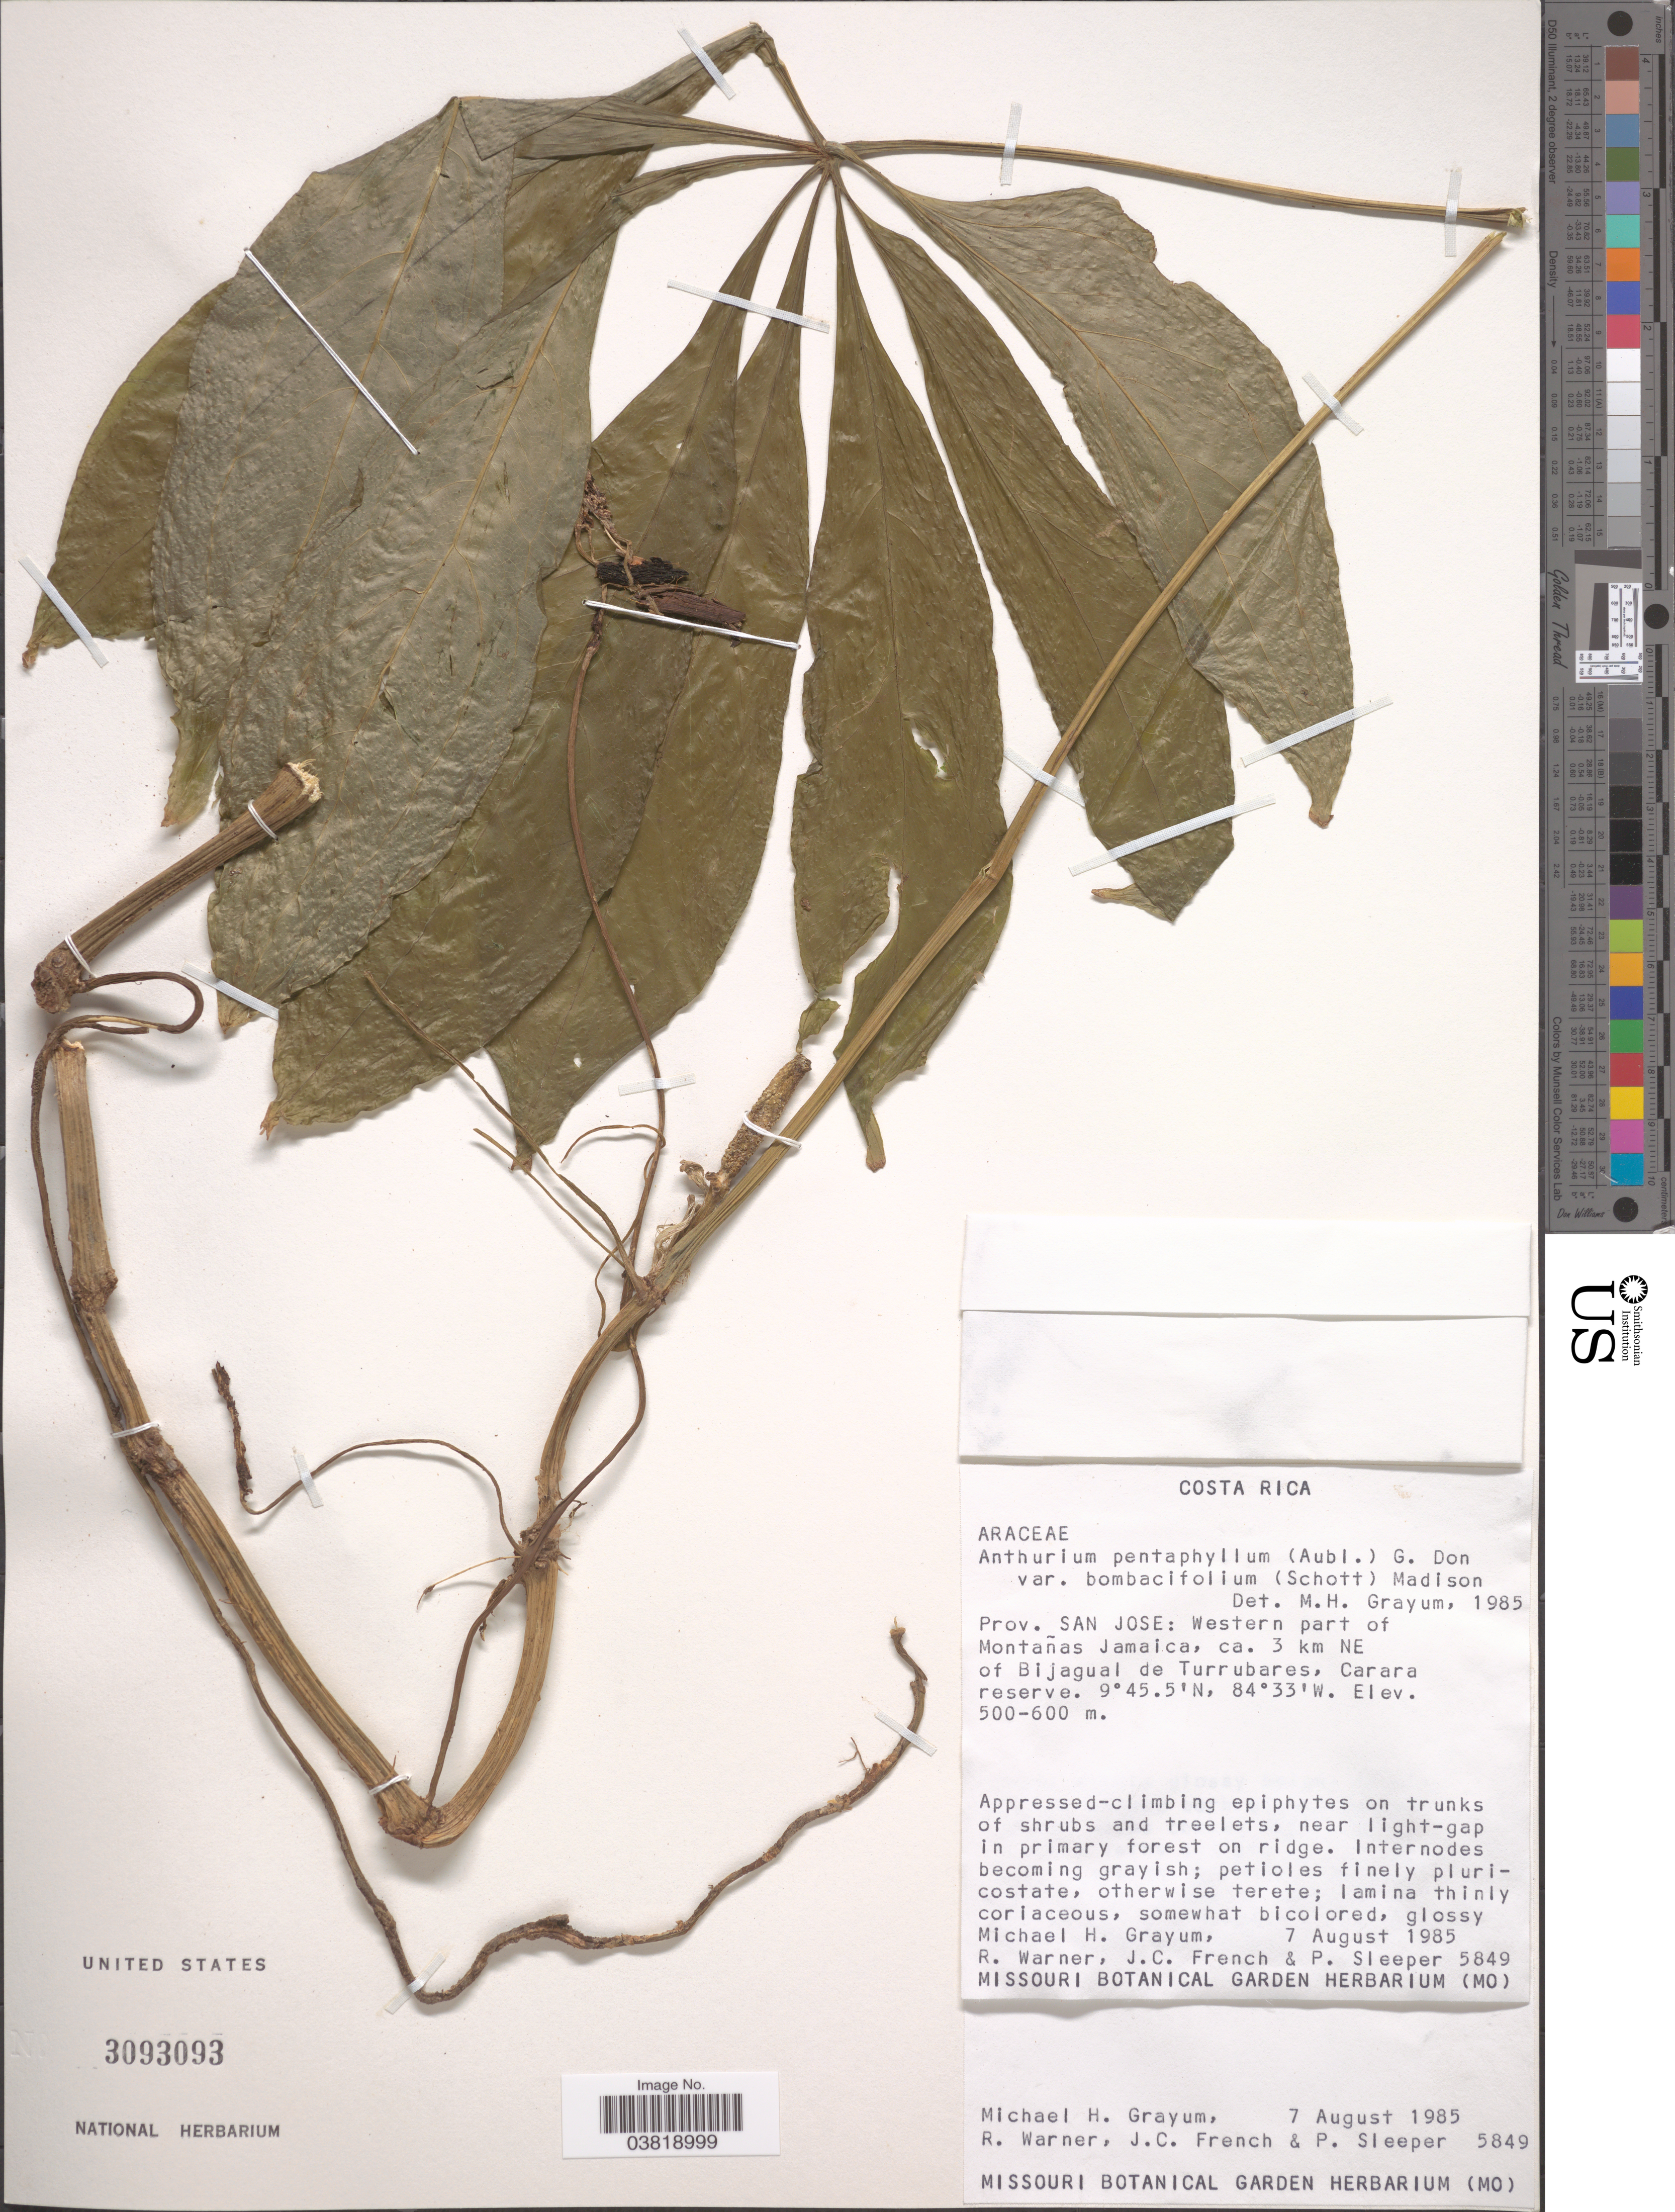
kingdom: Plantae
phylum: Tracheophyta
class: Liliopsida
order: Alismatales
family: Araceae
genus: Anthurium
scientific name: Anthurium pentaphyllum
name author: (Aubl.) G. Don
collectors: M. H. Grayum, R. Warner, J. French & P. Sleeper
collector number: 5849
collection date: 1985-08-07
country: Costa Rica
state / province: San José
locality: Western part of Montañas Jamaica, ca. 3 km NE of Bijagual de Turrubares, Carara reserve.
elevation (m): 500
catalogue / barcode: US 3093093